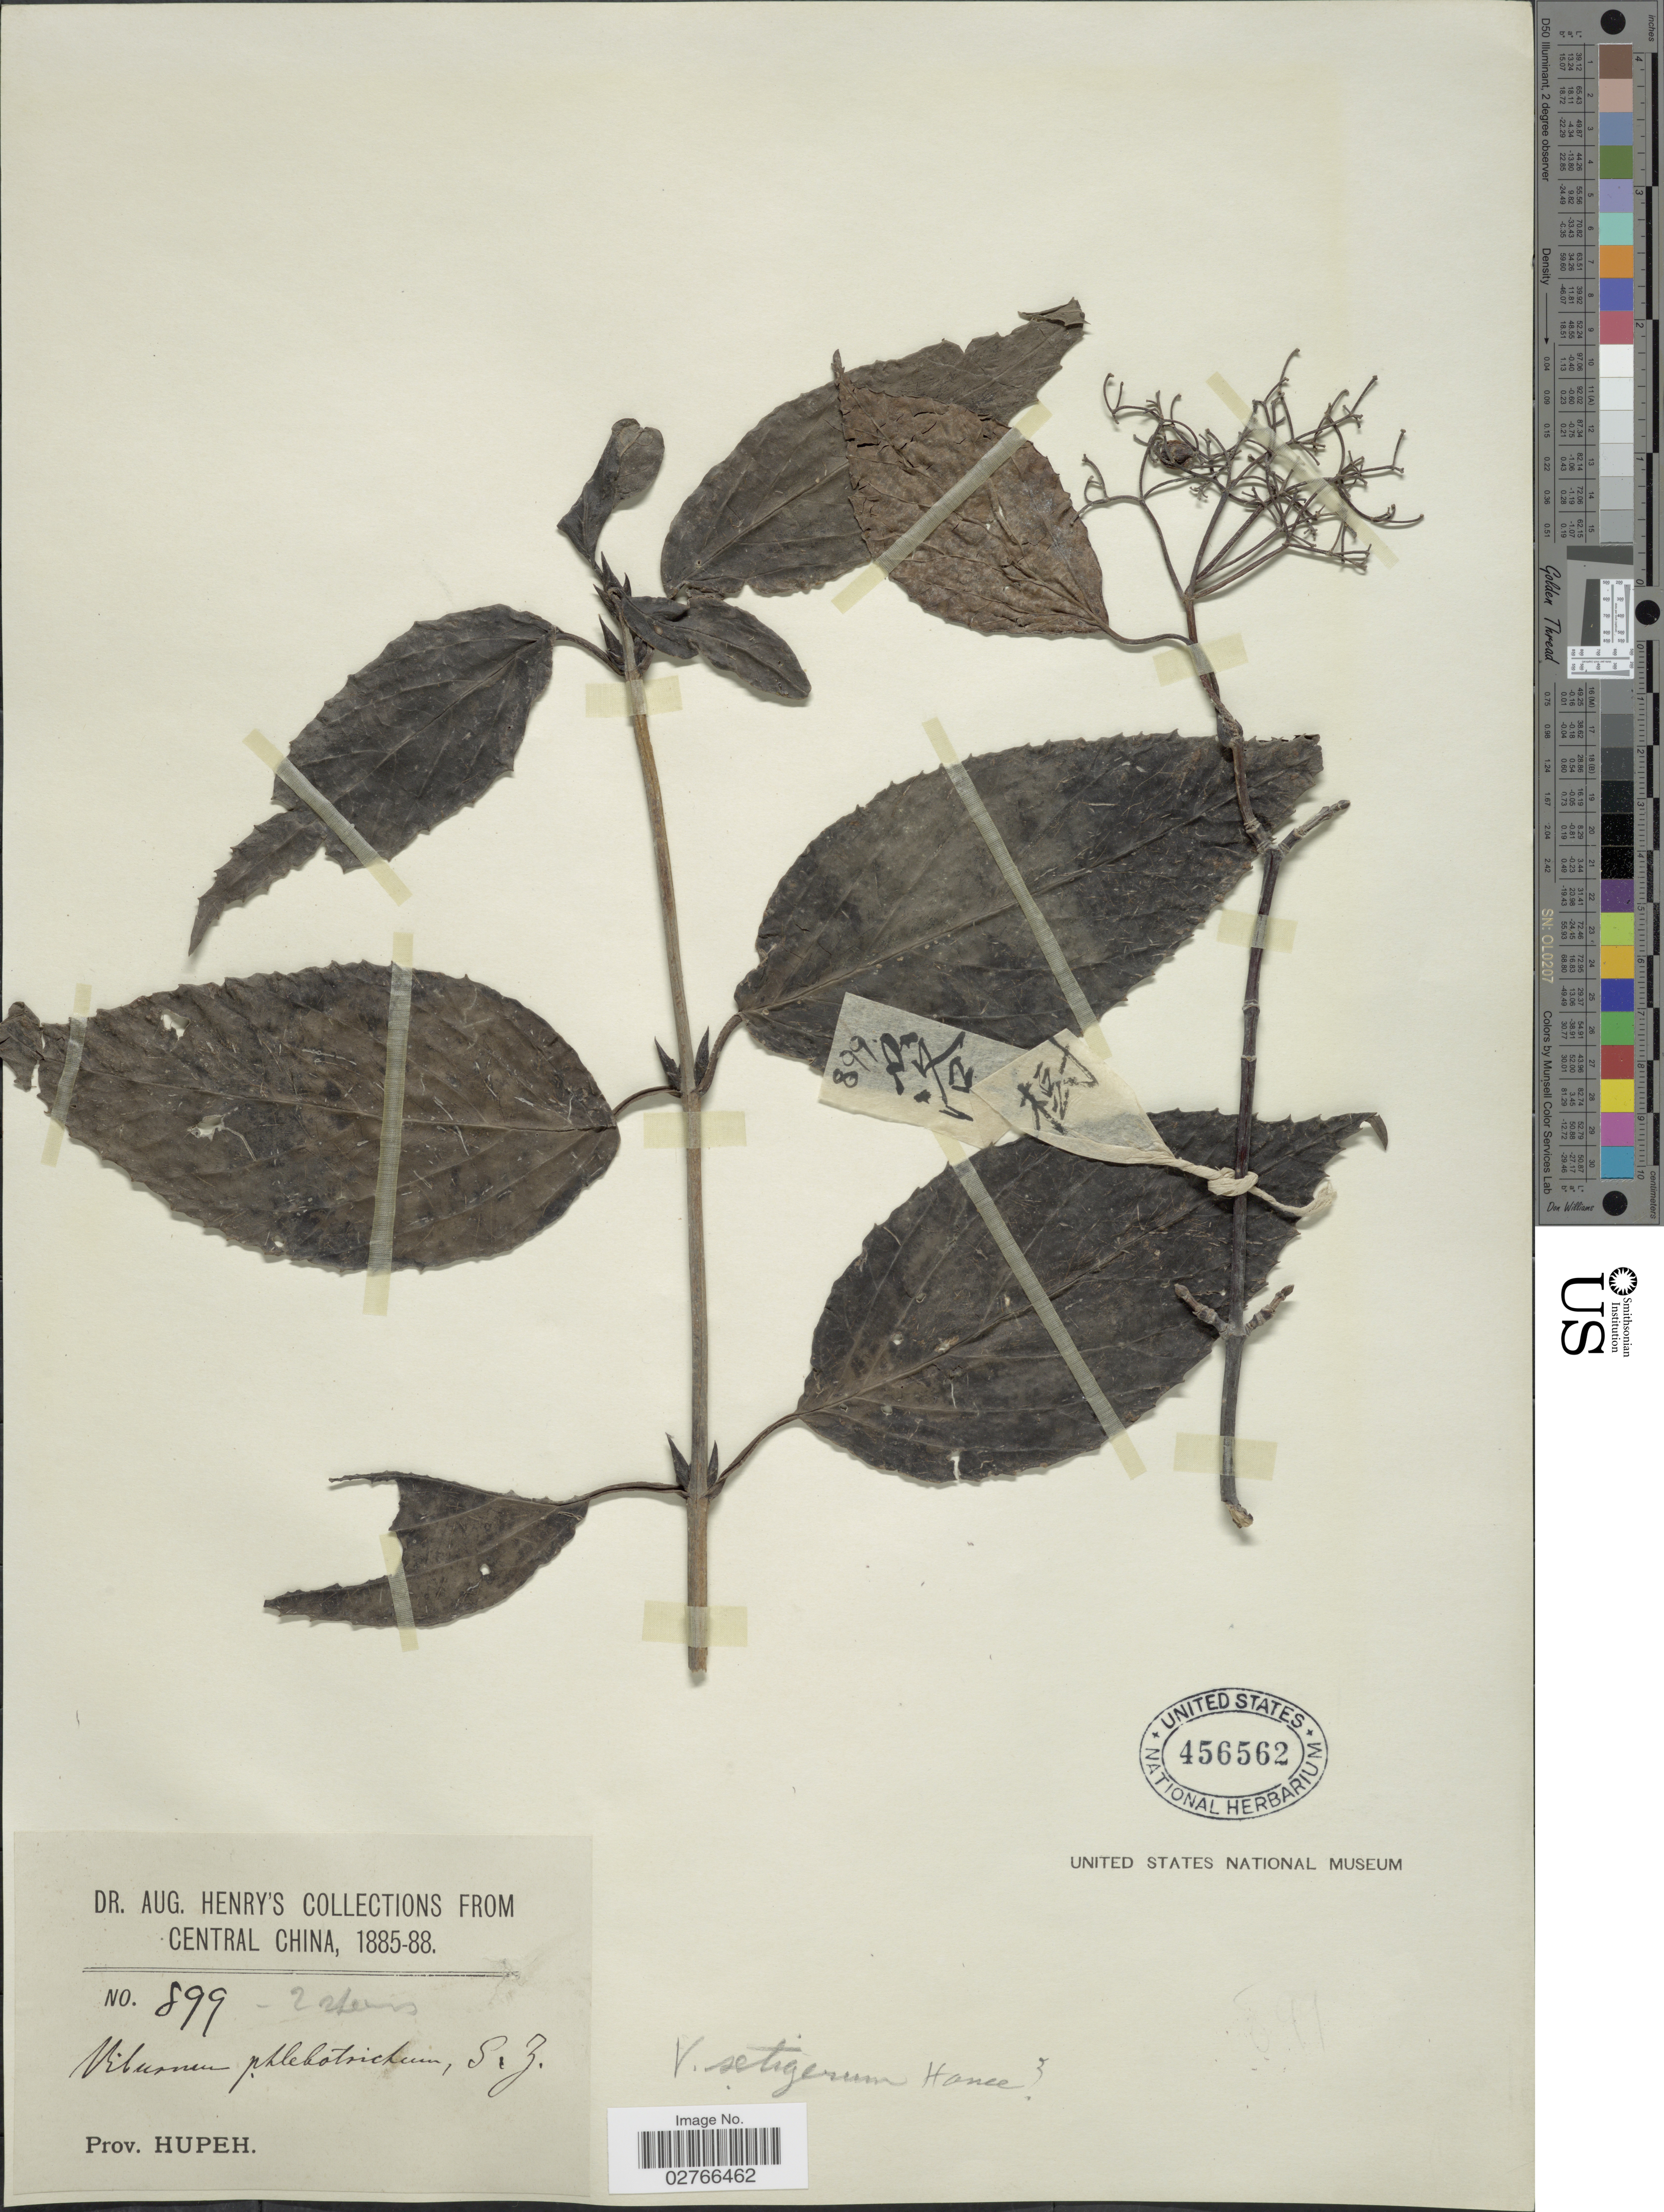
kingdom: Plantae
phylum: Tracheophyta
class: Magnoliopsida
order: Dipsacales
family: Viburnaceae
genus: Viburnum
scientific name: Viburnum setigerum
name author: Hance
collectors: A. Henry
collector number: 899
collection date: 1885/1888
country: China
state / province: Hubei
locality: Central China, Prov. Hupeh.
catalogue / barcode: US 456562